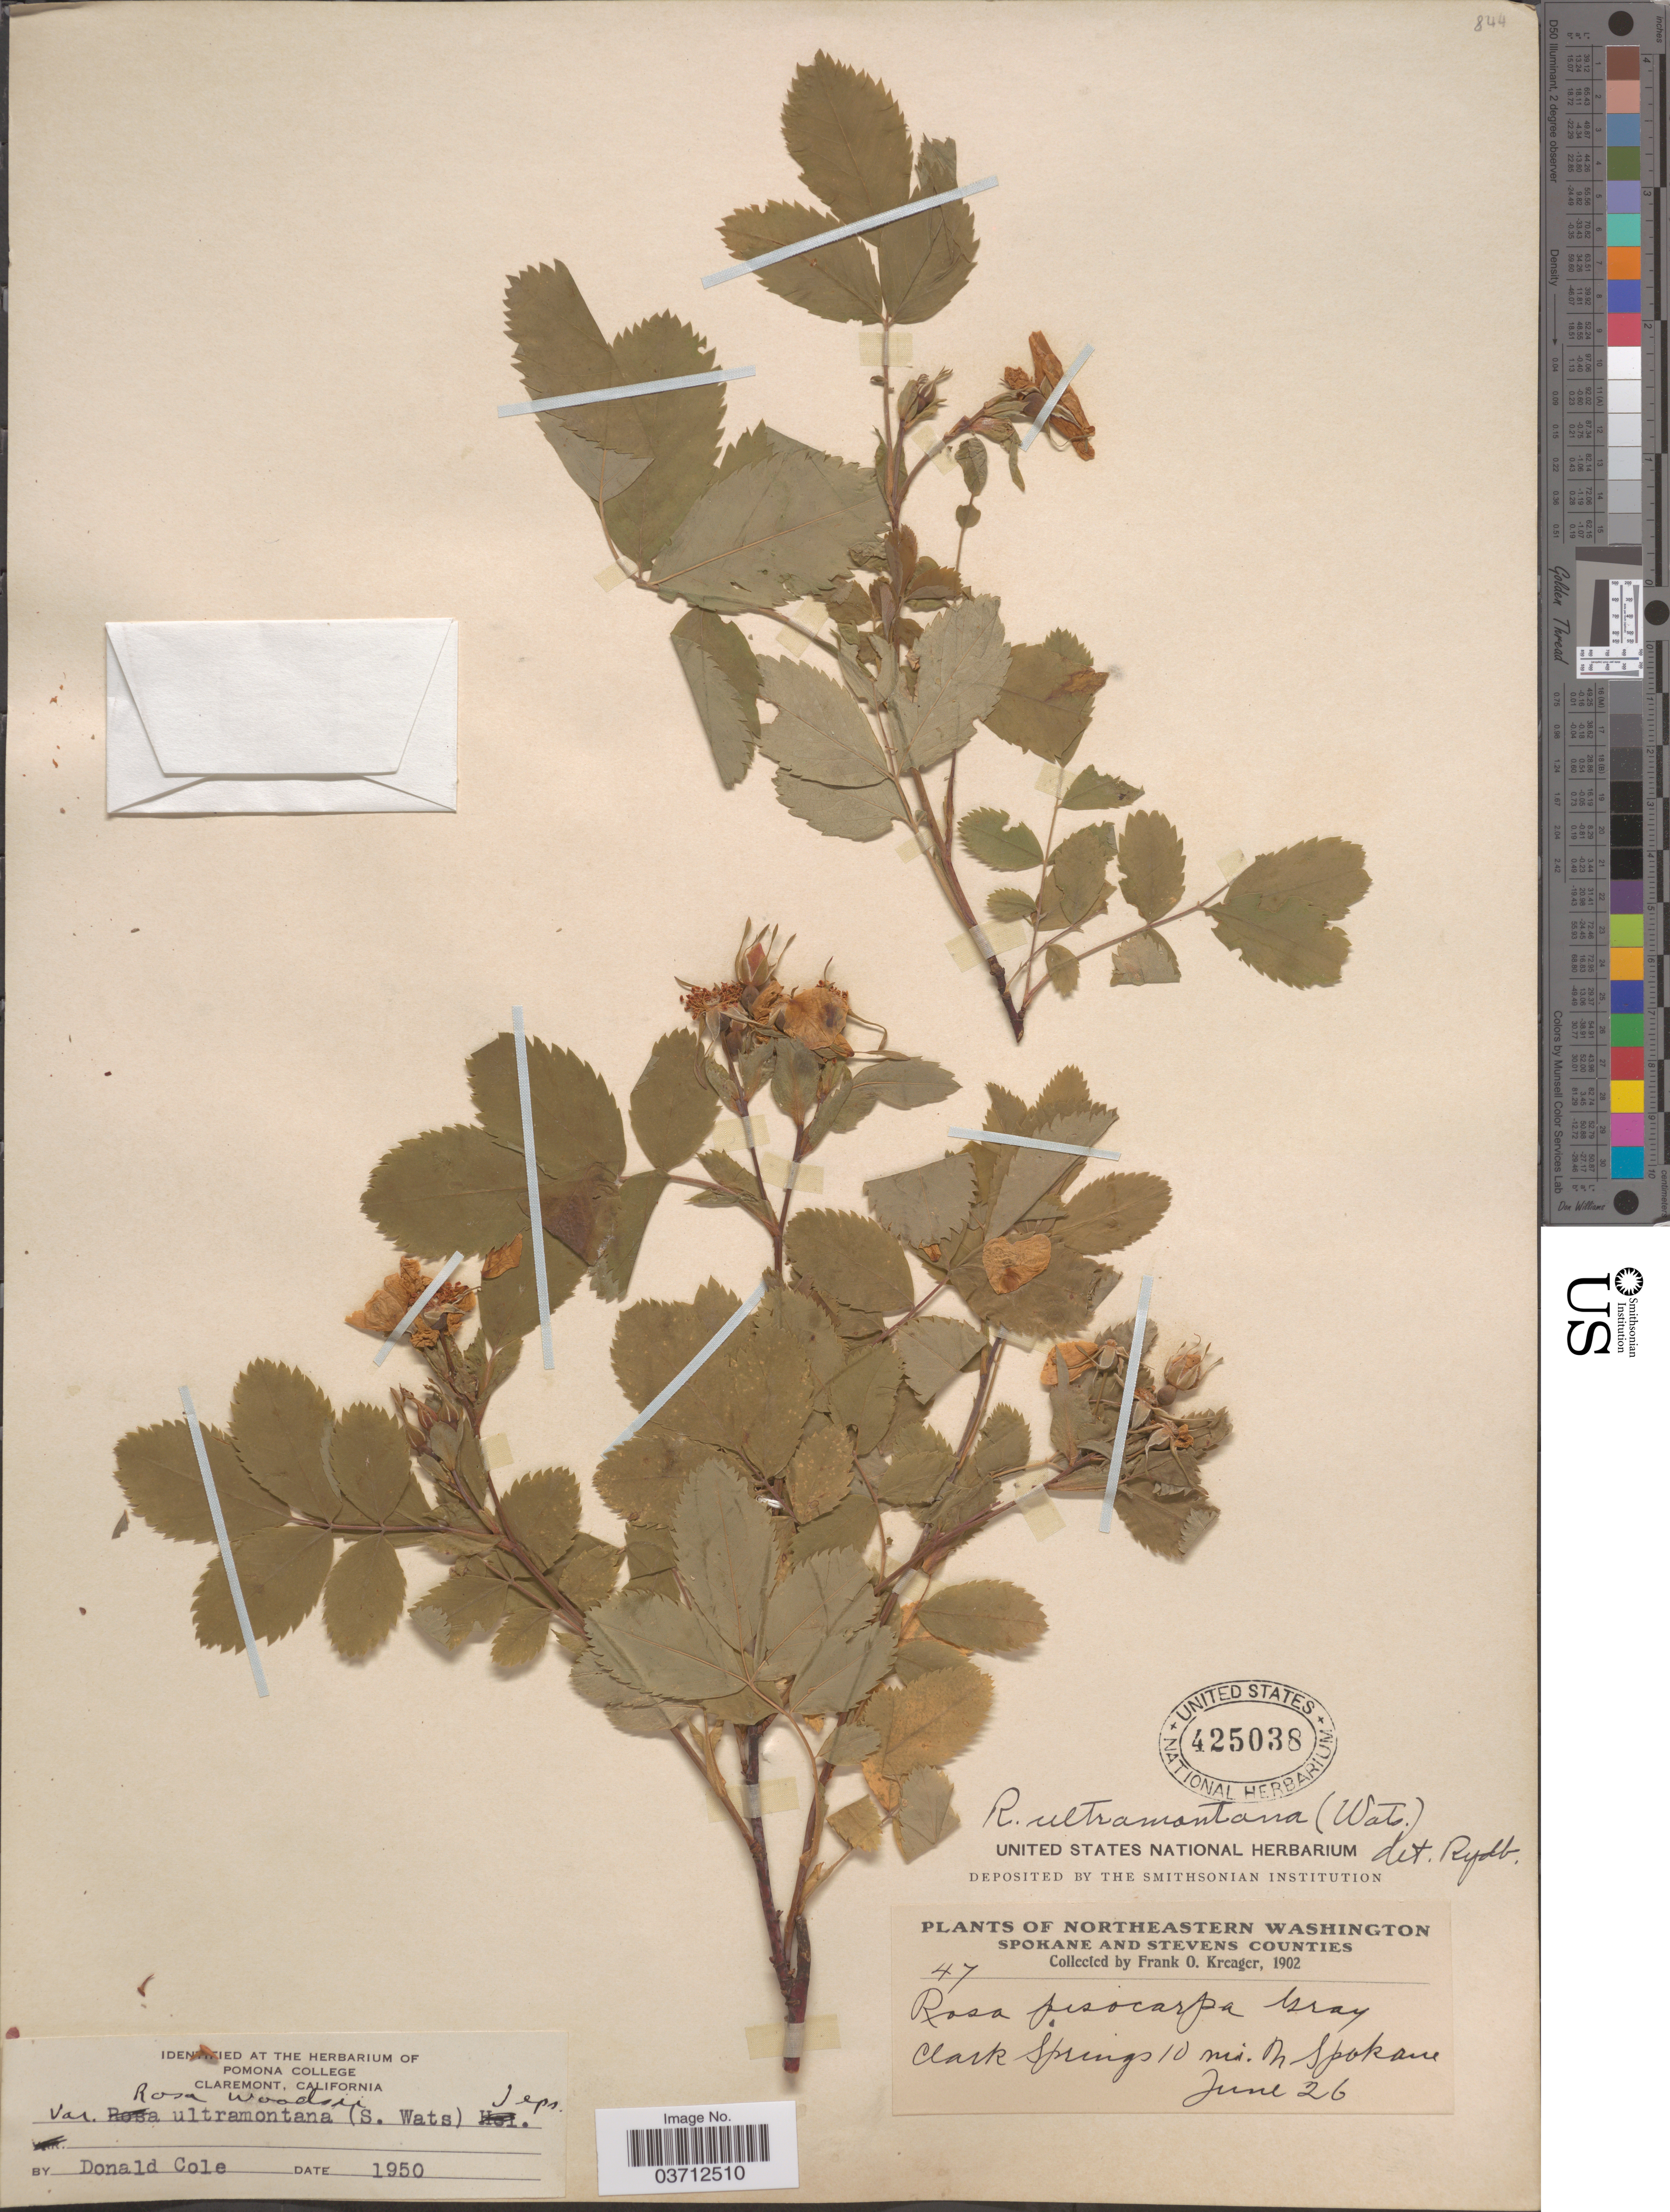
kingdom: Plantae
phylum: Tracheophyta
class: Magnoliopsida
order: Rosales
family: Rosaceae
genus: Rosa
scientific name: Rosa woodsii var. ultramontana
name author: Lindl.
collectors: F. Kreager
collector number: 47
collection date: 1902-06-26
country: United States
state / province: Washington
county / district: Spokane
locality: Northeastern Washington. Spokane Counties. Clark Springs 10 mi. N. Spokane.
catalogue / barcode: US 425038